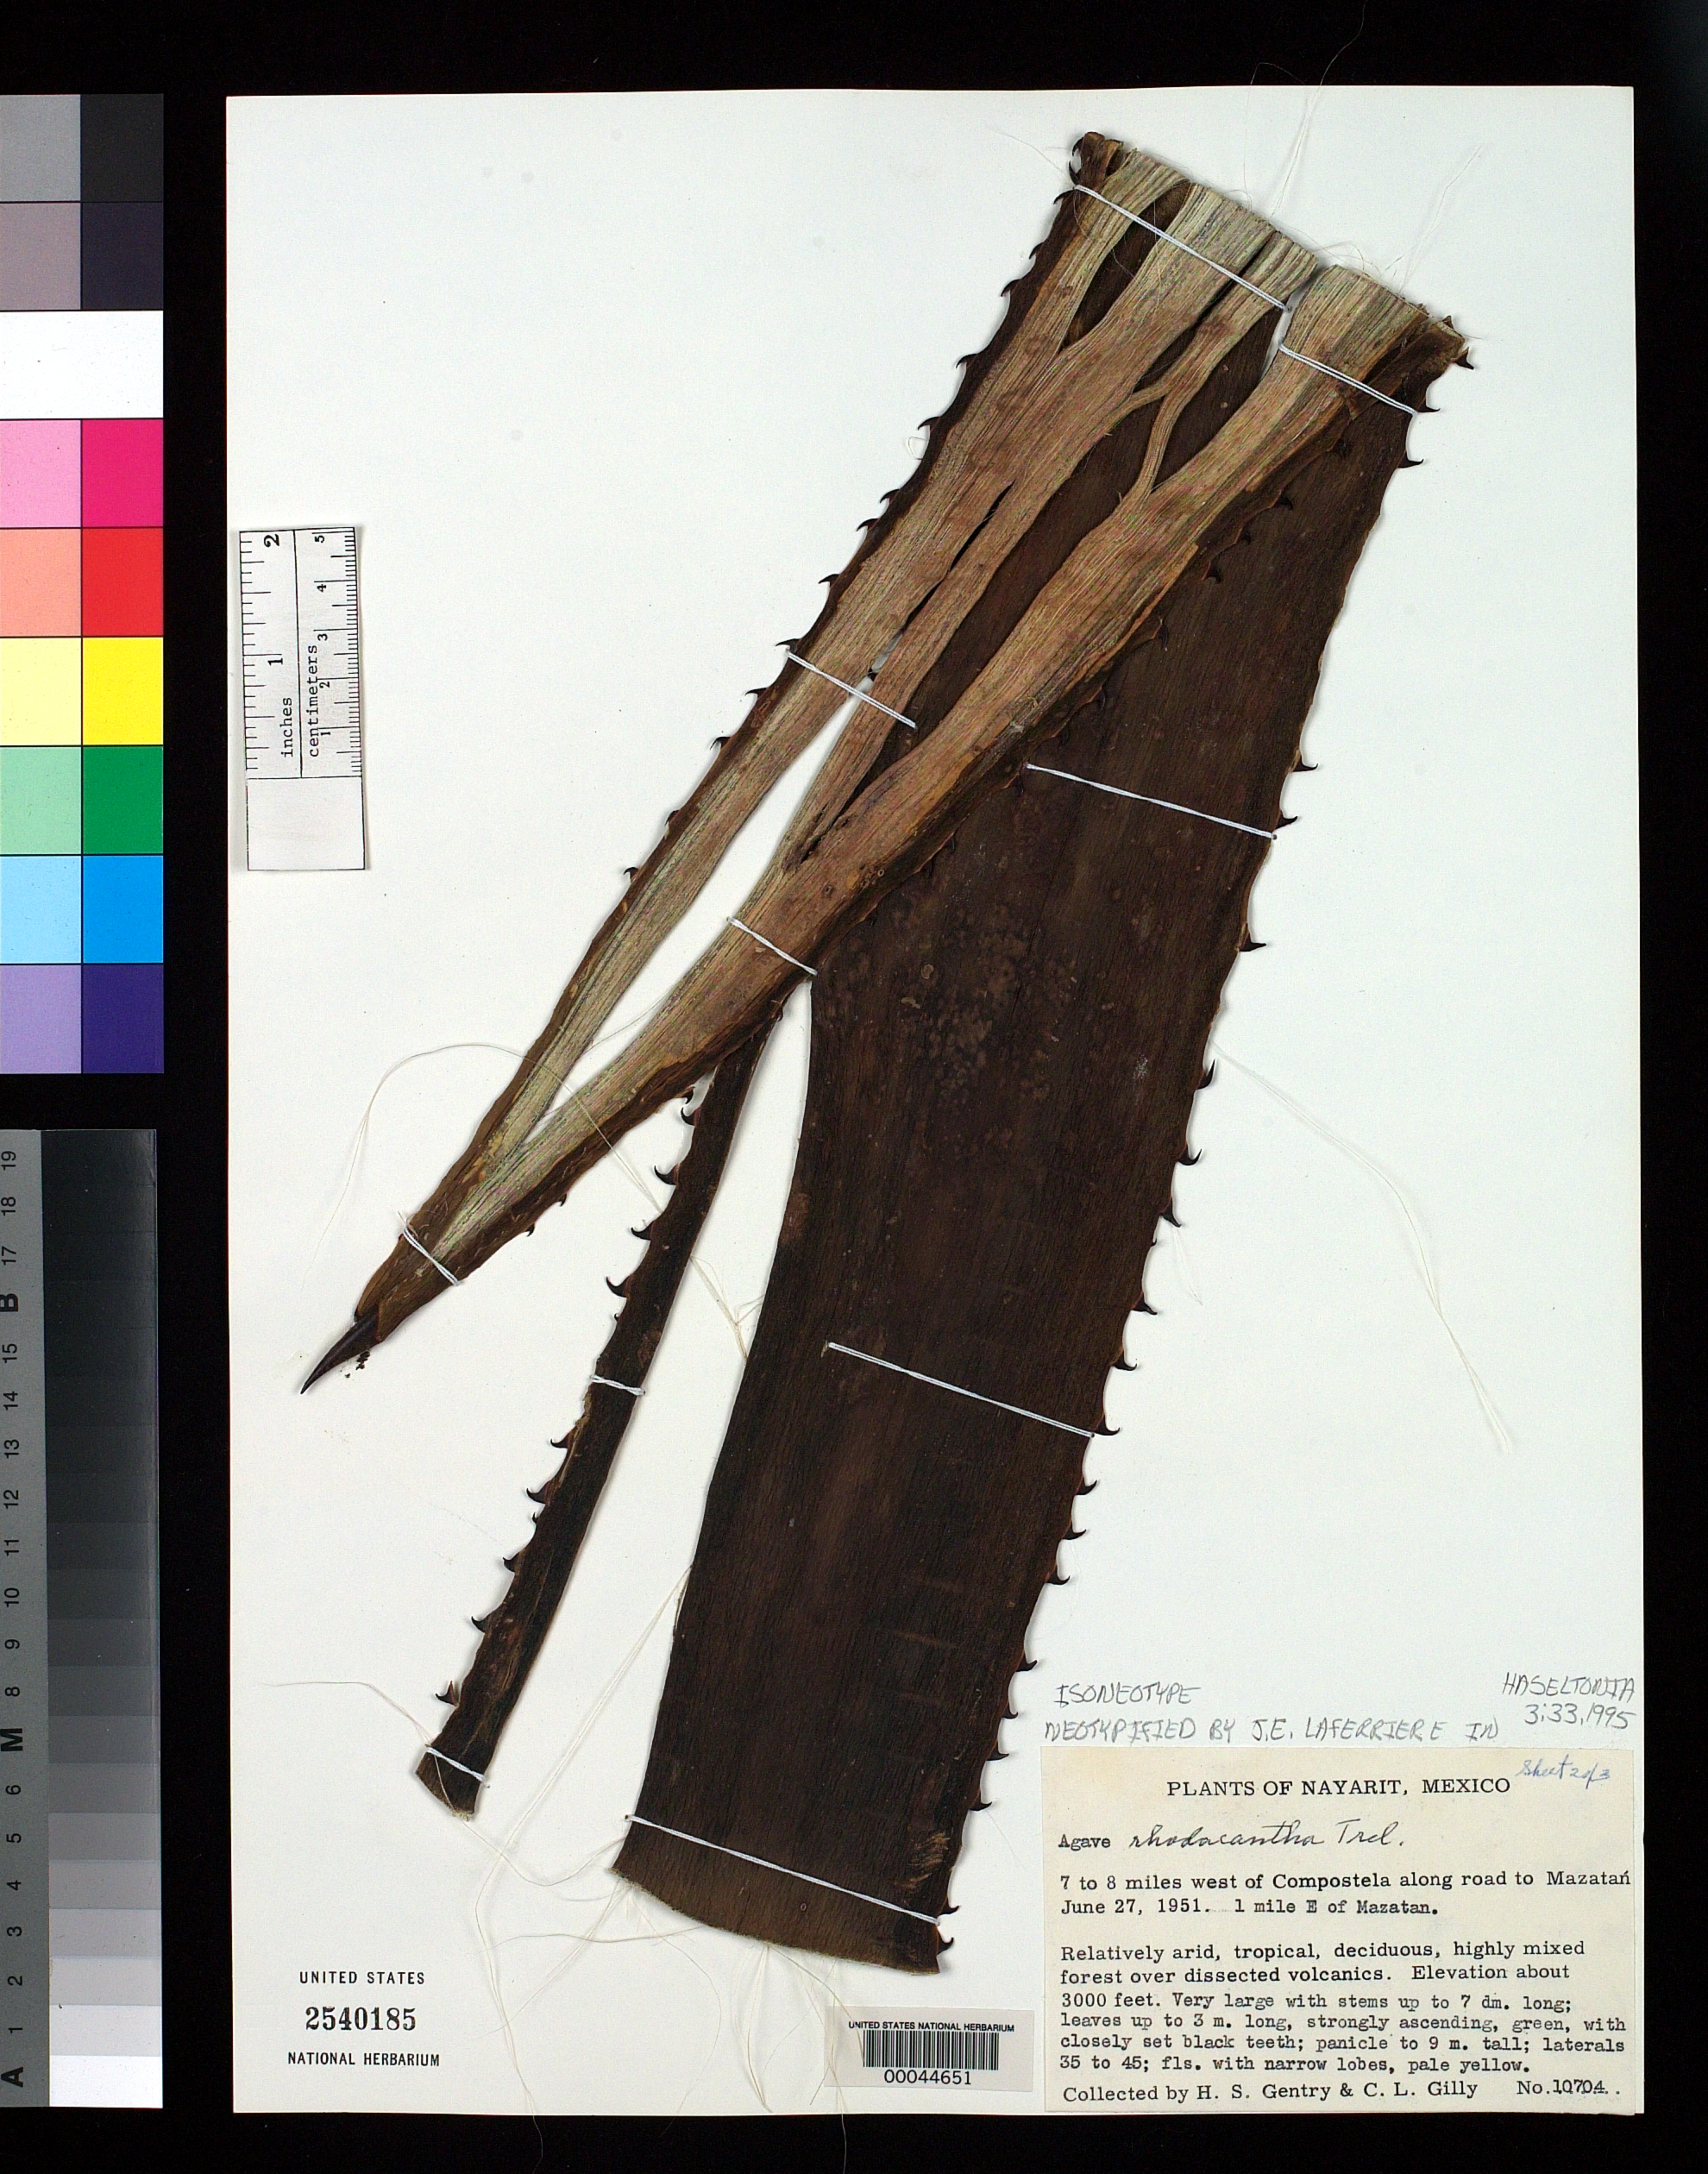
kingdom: Plantae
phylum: Tracheophyta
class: Liliopsida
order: Asparagales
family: Asparagaceae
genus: Agave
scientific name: Agave rhodacantha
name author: Trel.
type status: Neotype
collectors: H. S. Gentry & C. Gilly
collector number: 10704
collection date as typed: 27 Jun 1951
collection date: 1951-06-27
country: Mexico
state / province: Nayarit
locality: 7-8 mi W of Compostela along road to Mazatan, 1 mi E of Mazatan.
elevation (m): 914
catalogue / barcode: US 2540185